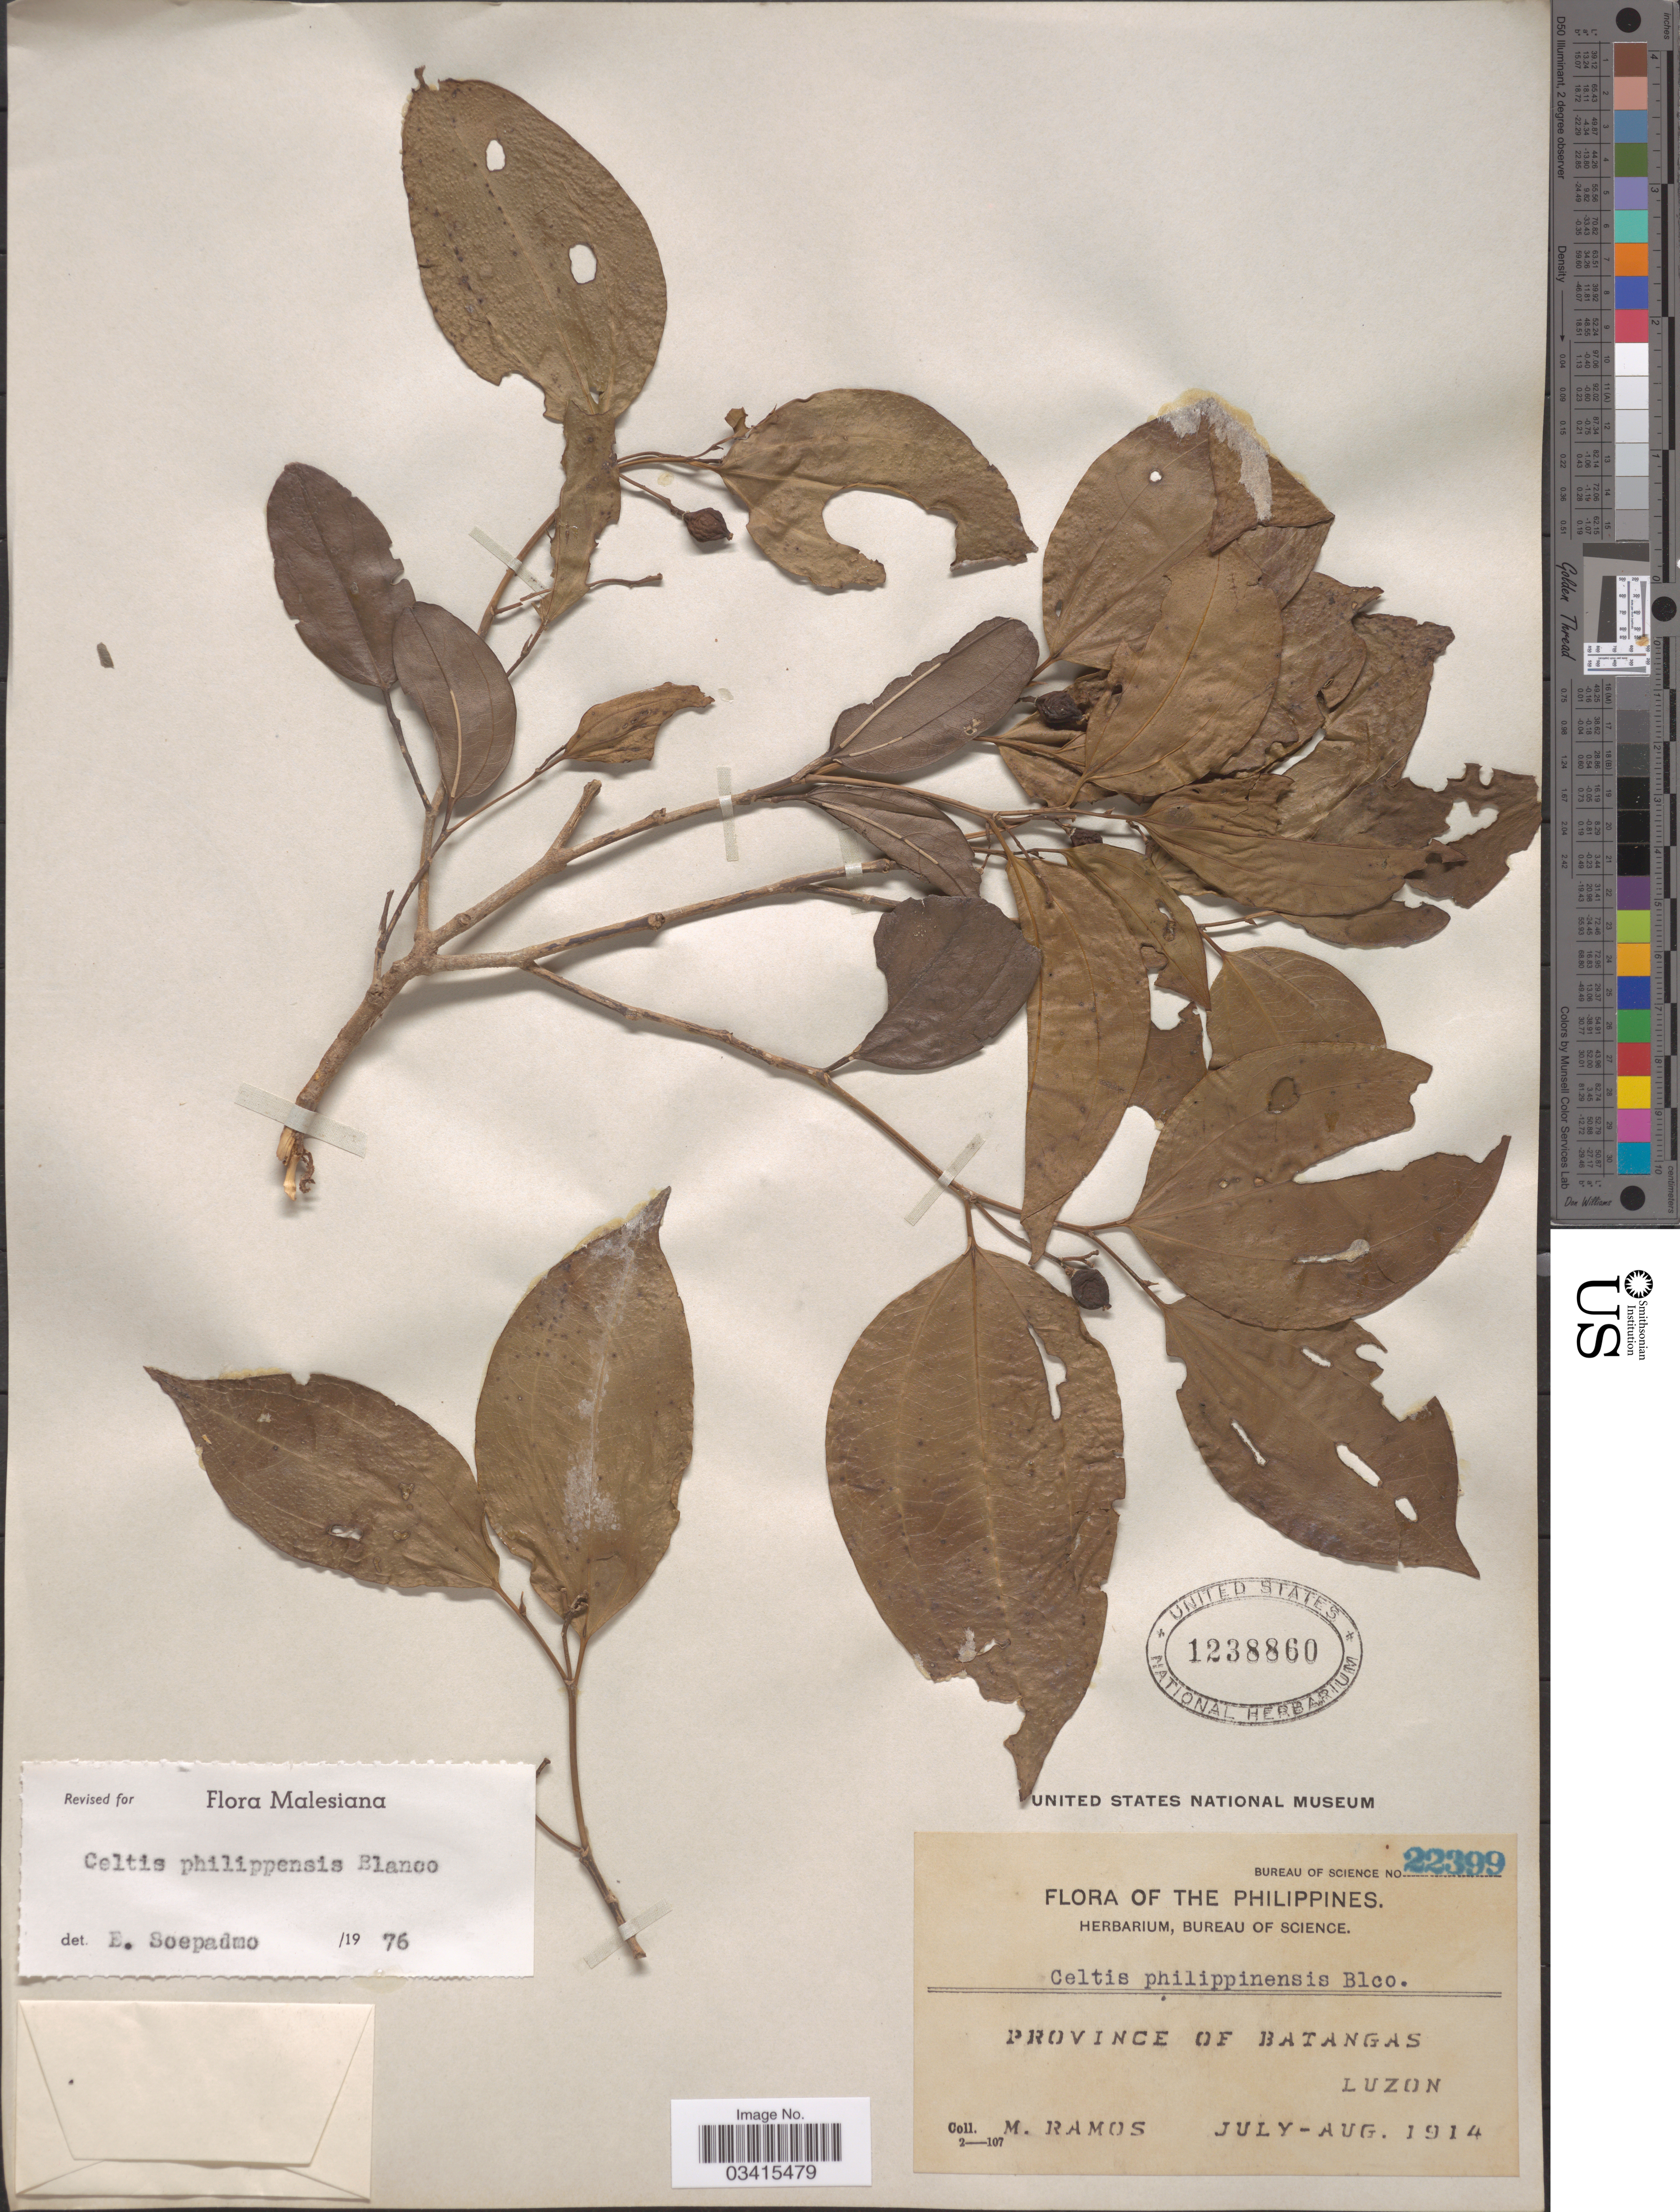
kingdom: Plantae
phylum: Tracheophyta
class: Magnoliopsida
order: Rosales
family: Cannabaceae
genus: Celtis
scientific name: Celtis philippensis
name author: Blanco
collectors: M. Ramos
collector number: Bureau of Science 22399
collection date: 1914-07/1914-08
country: Philippines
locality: Province of Batangas, Luzon.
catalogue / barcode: US 1238860